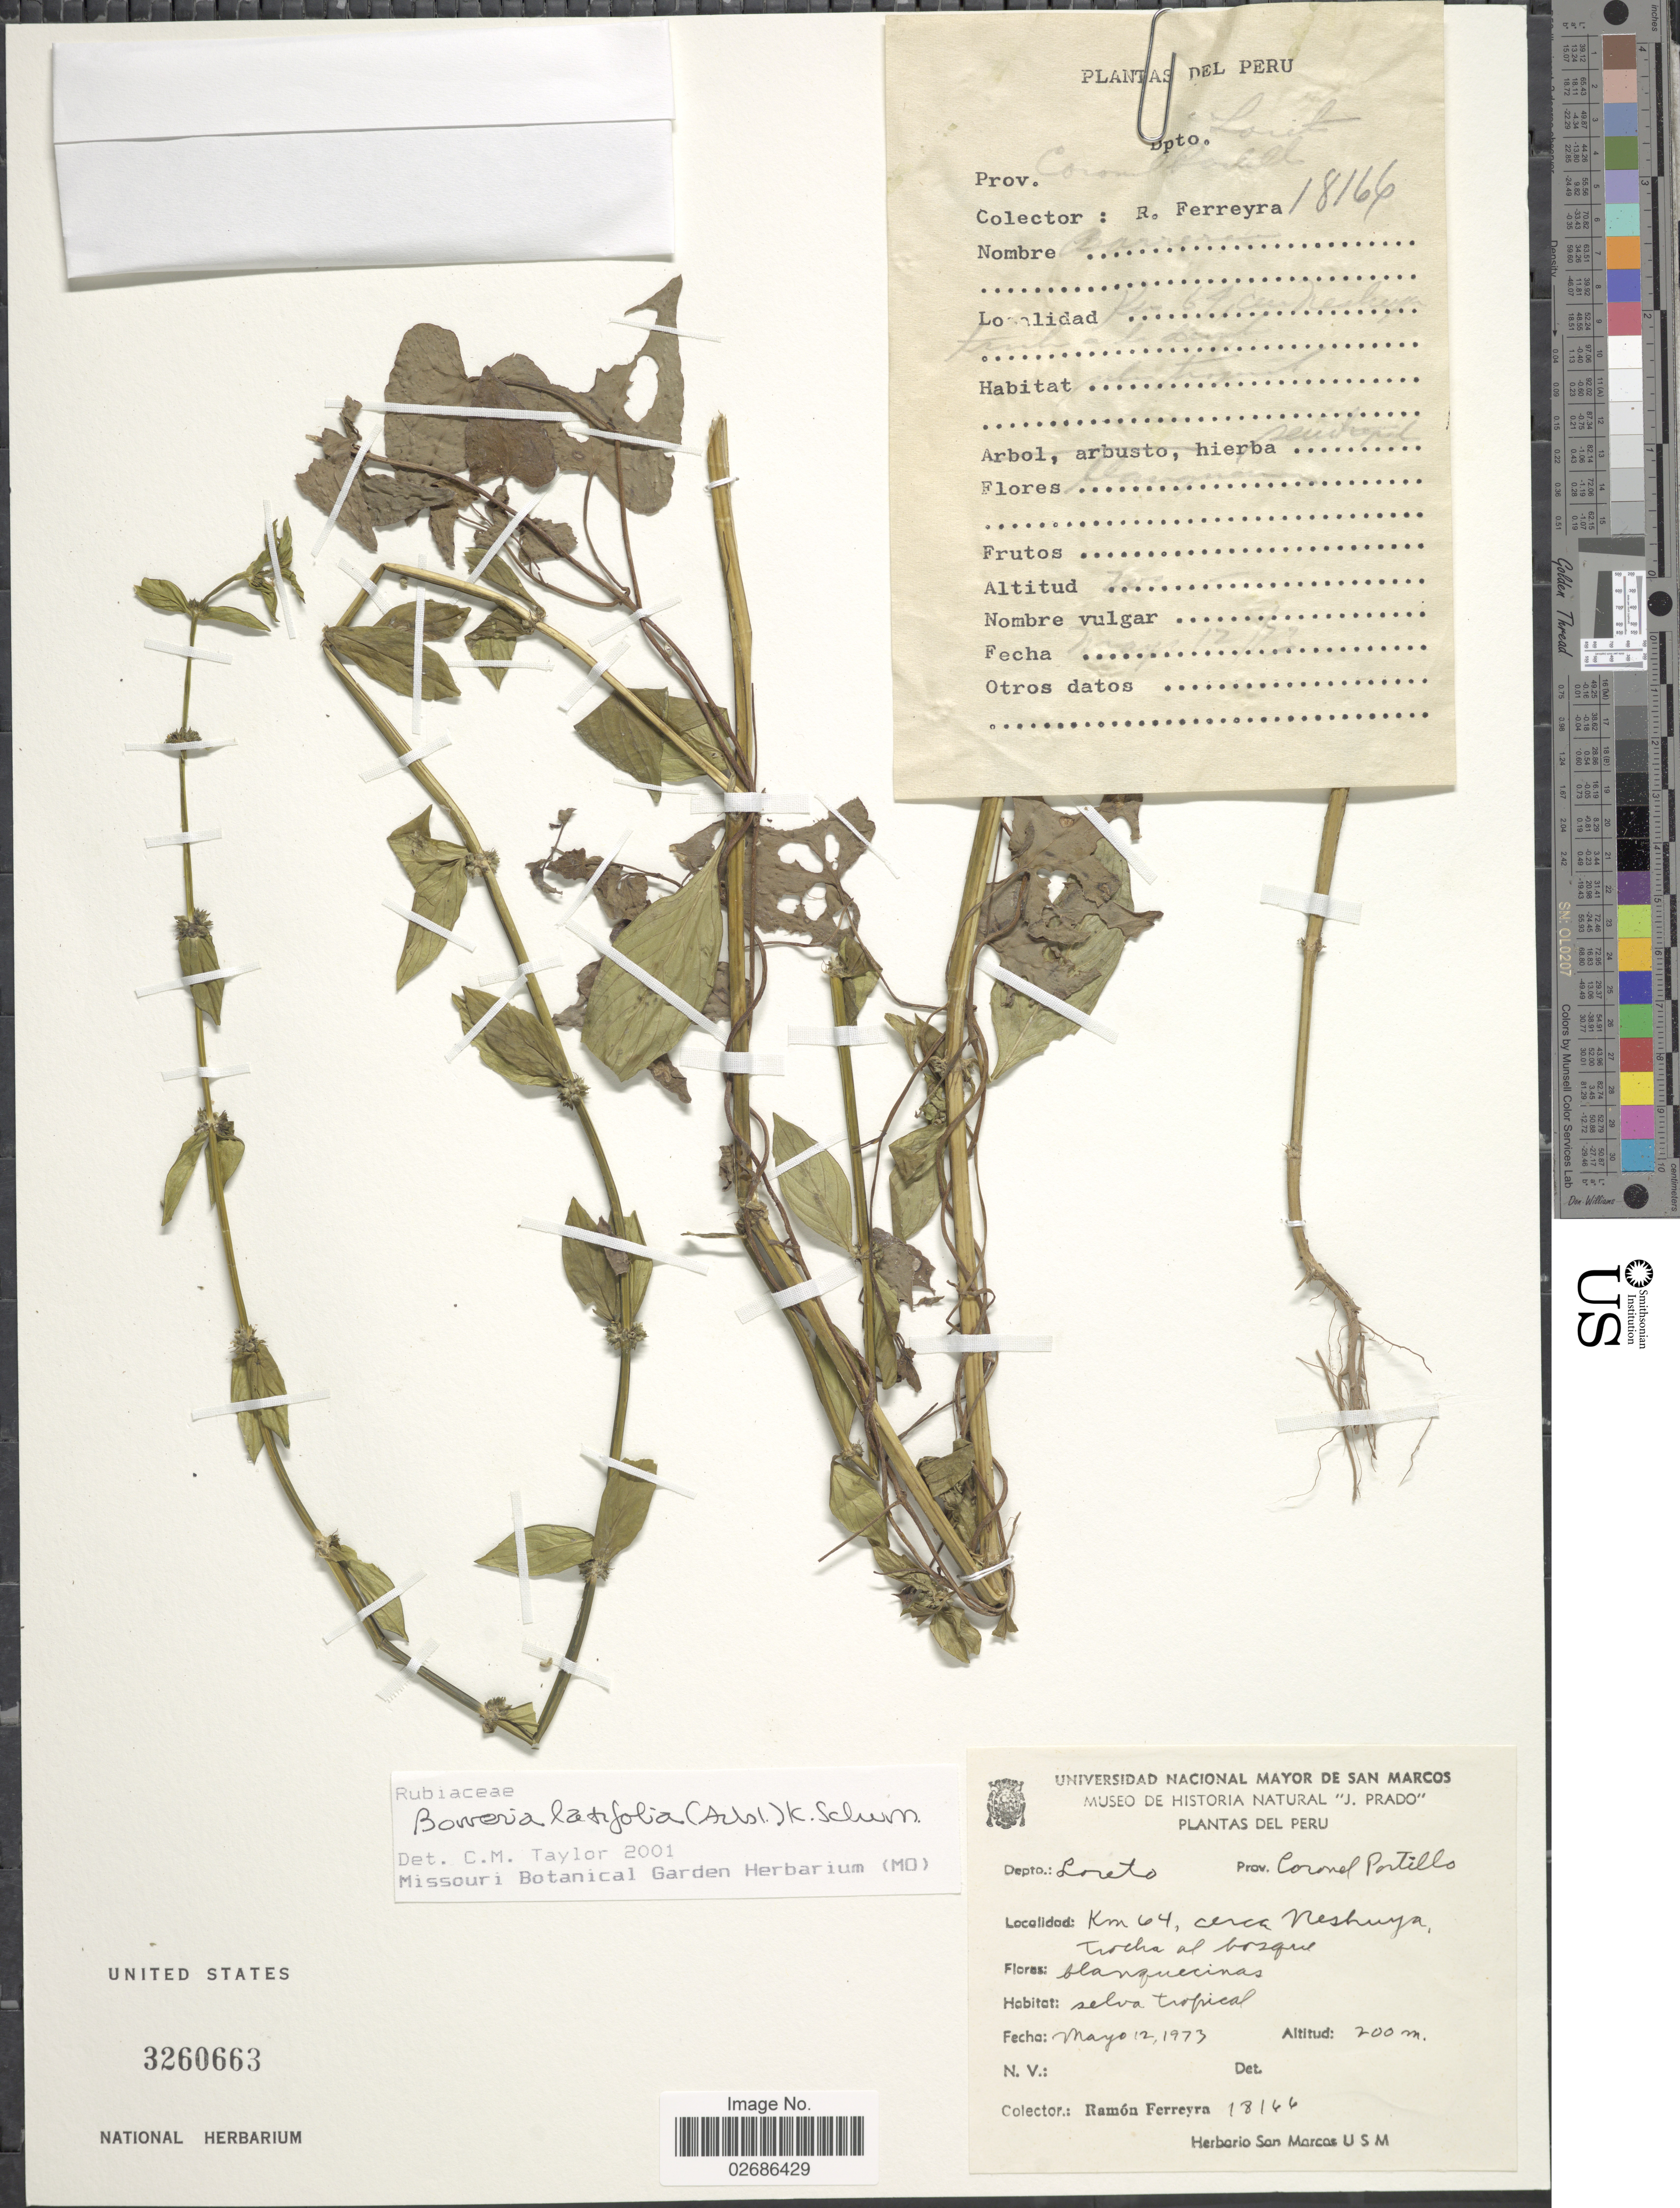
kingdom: Plantae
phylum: Tracheophyta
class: Magnoliopsida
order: Gentianales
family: Rubiaceae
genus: Borreria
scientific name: Borreria latifolia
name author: (Aubl.) K. Schum.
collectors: R. A. Ferreyra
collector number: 18166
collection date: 1973-05-12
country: Peru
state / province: Loreto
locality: Depto. Loreto, Prov. Coronel Portillo, km 64, cerca Neshuya, trocha al bosque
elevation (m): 200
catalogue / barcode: US 3260663